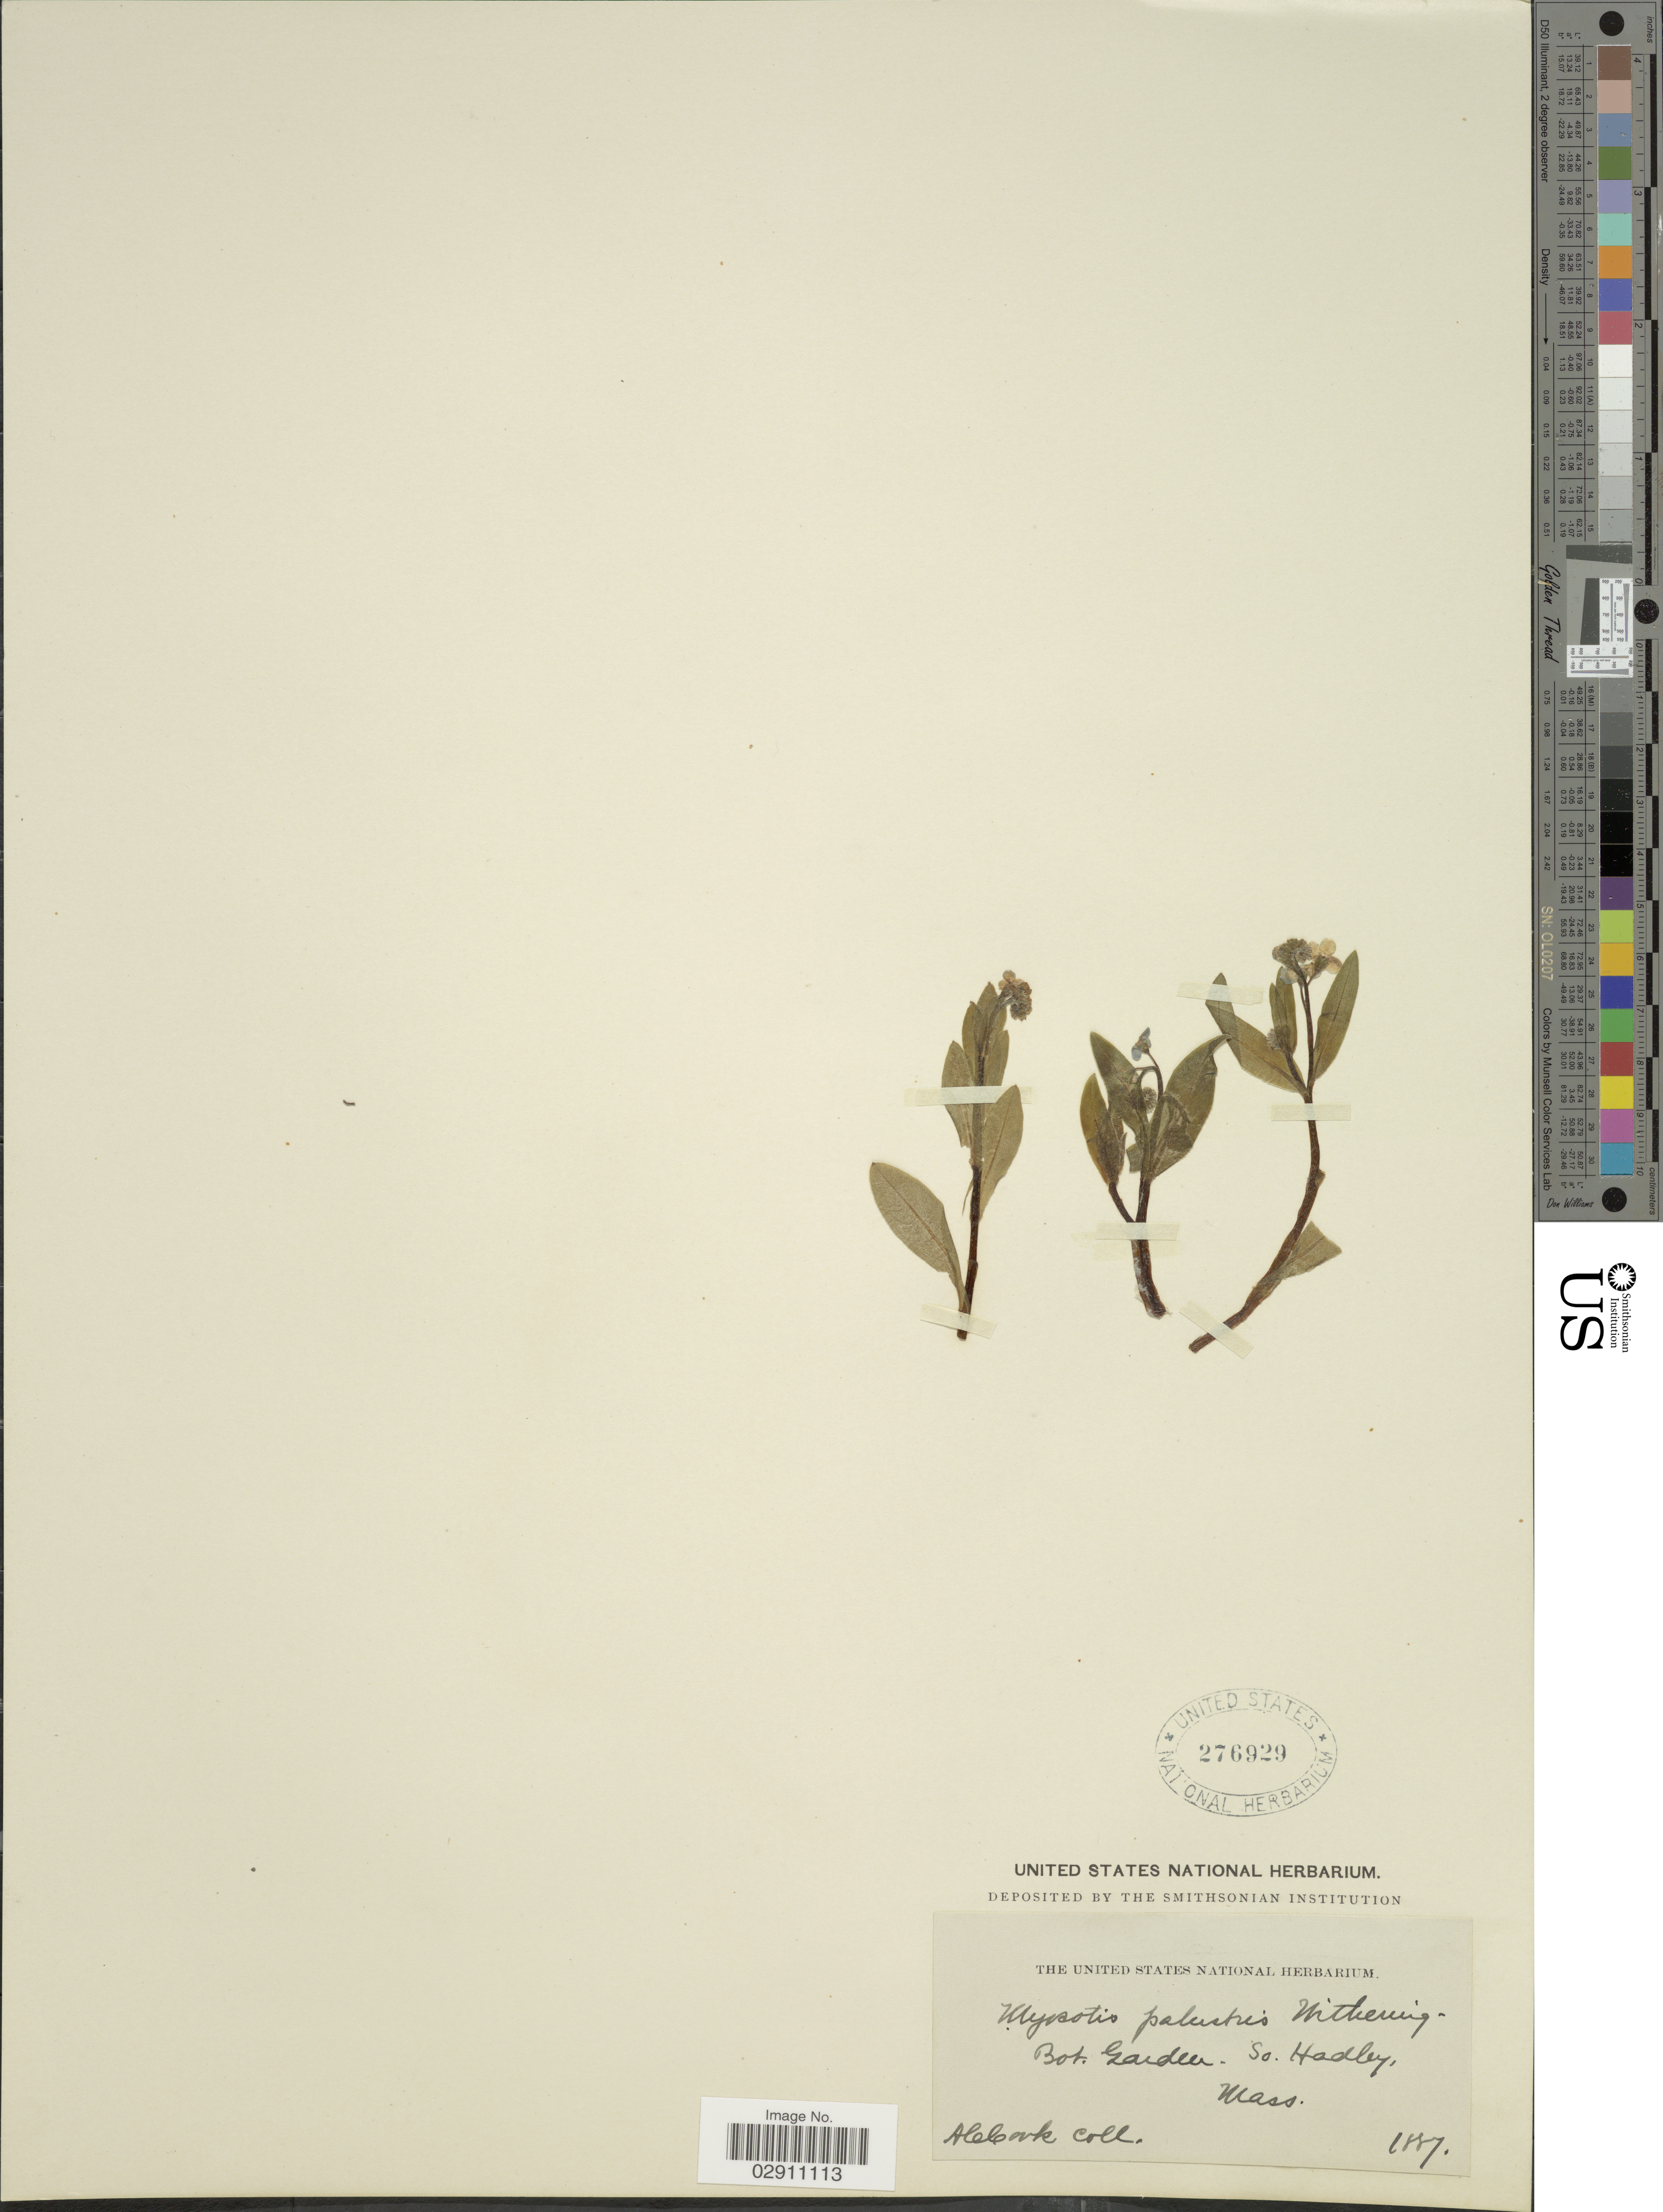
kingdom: Plantae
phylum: Tracheophyta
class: Magnoliopsida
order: Boraginales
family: Boraginaceae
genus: Myosotis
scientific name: Myosotis palustris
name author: L.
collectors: A. Cook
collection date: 1887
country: United States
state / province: Massachusetts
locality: Bot. Garden, So. Hadley.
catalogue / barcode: US 276929